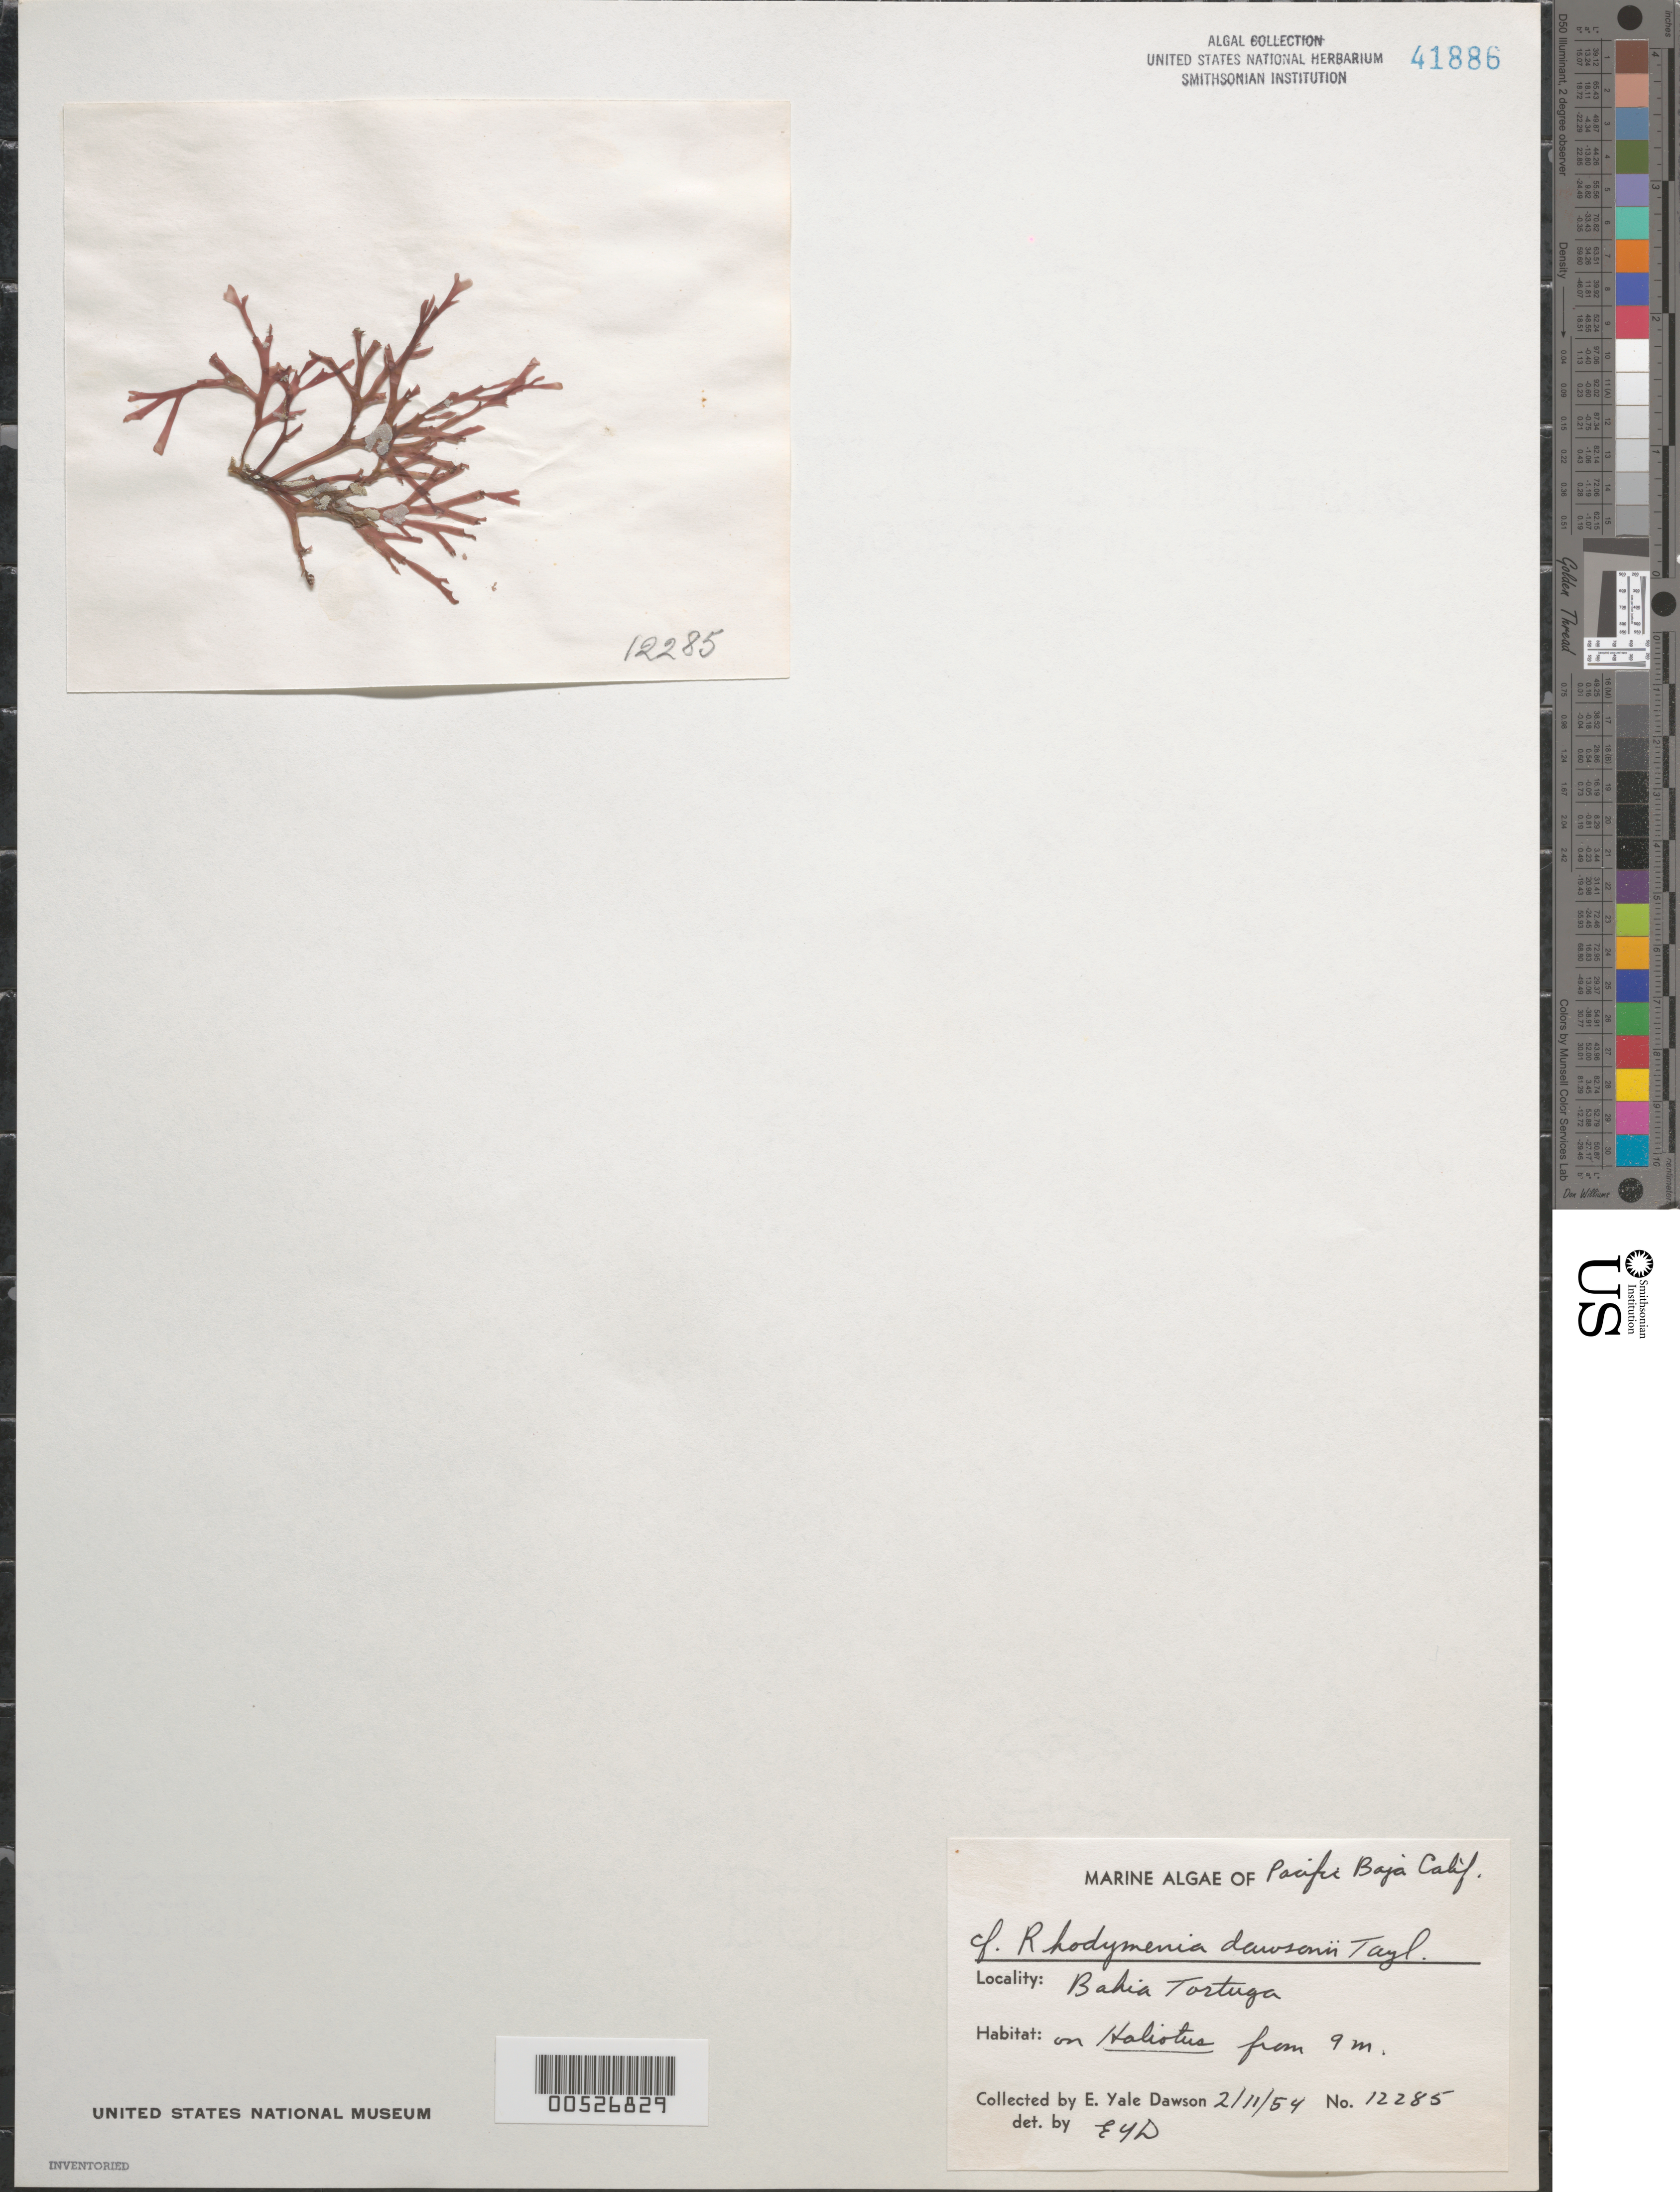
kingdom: Plantae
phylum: Rhodophyta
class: Florideophyceae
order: Rhodymeniales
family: Rhodymeniaceae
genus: Rhodymenia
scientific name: Rhodymenia dawsonii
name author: W.R. Taylor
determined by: Dawson, E. Y.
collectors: E. Y. Dawson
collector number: EYD 12285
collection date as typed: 11 Feb 1954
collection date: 1954-02-11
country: Mexico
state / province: Baja California Sur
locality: Bahia Tortuga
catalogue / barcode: US 41886